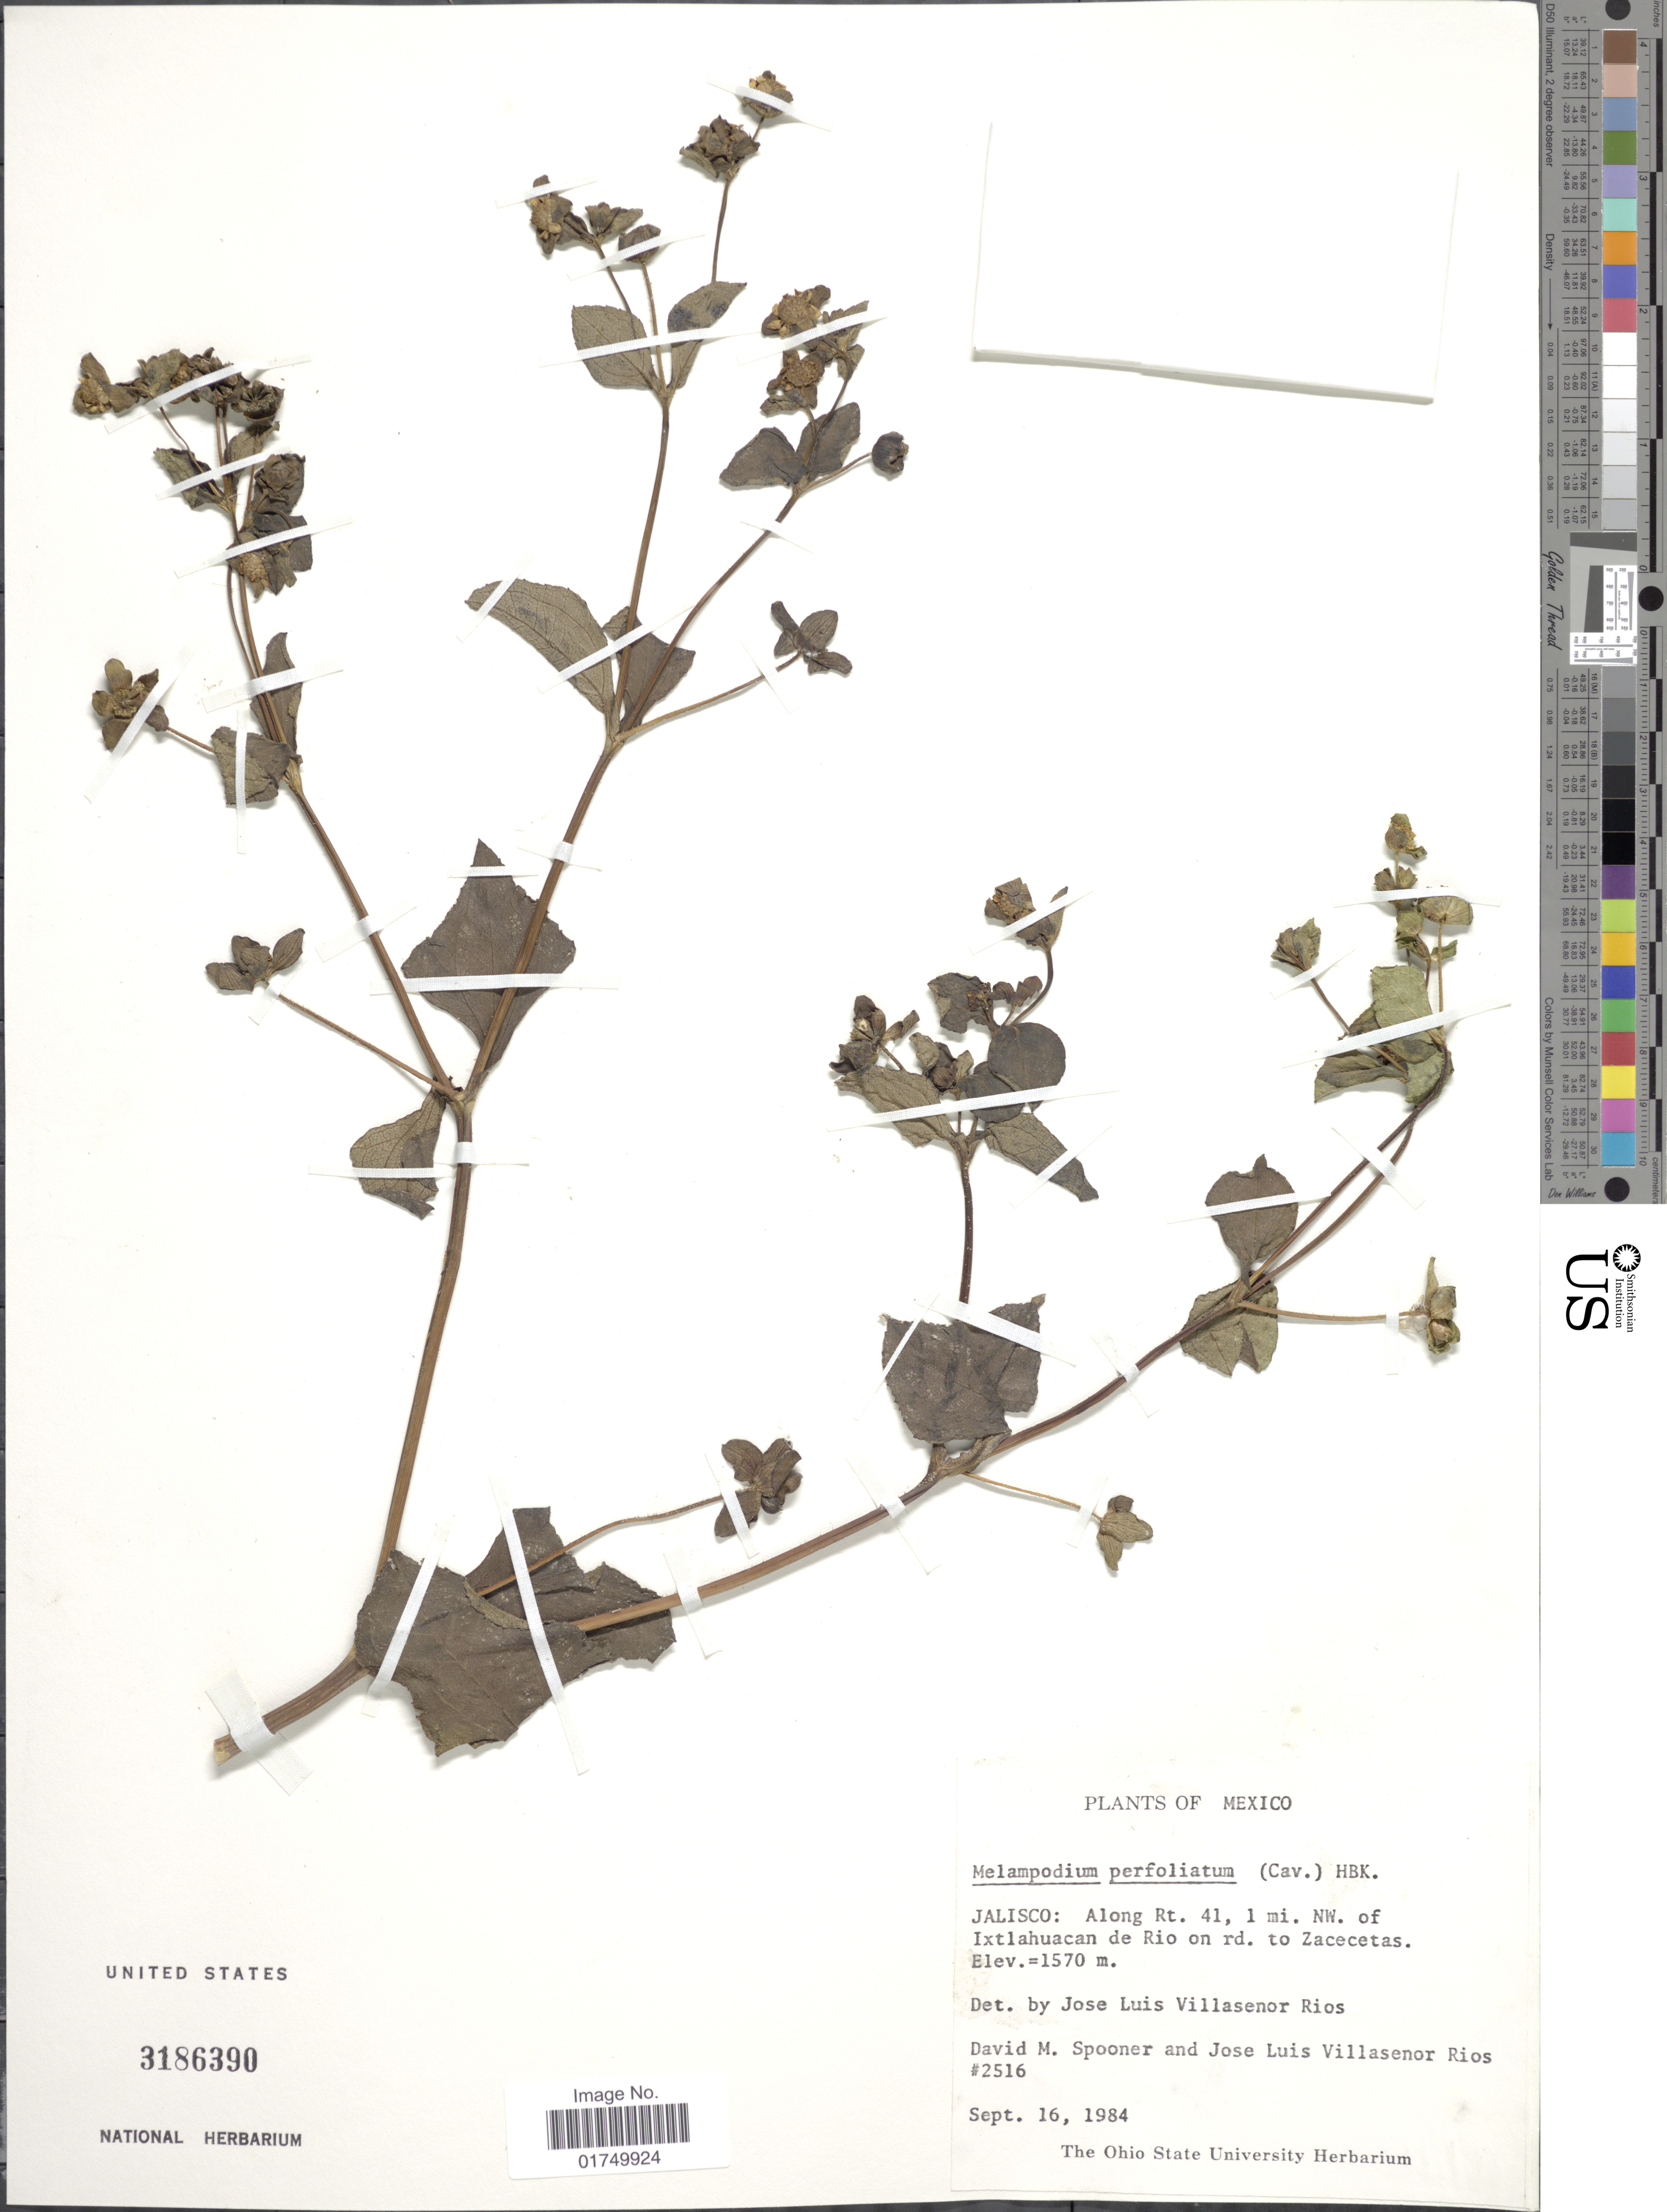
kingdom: Plantae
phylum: Tracheophyta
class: Magnoliopsida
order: Asterales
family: Asteraceae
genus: Melampodium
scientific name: Melampodium perfoliatum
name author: (Cav.) Kunth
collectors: D. Spooner & J. L. Villasenor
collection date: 1984-09-16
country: Mexico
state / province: Jalisco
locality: Jalisco: Along Rt. 41, 1 mi. NW. of Ixtlahuacan de Rio on rd. to Zacacetas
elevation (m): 1570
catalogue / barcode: US 3186390